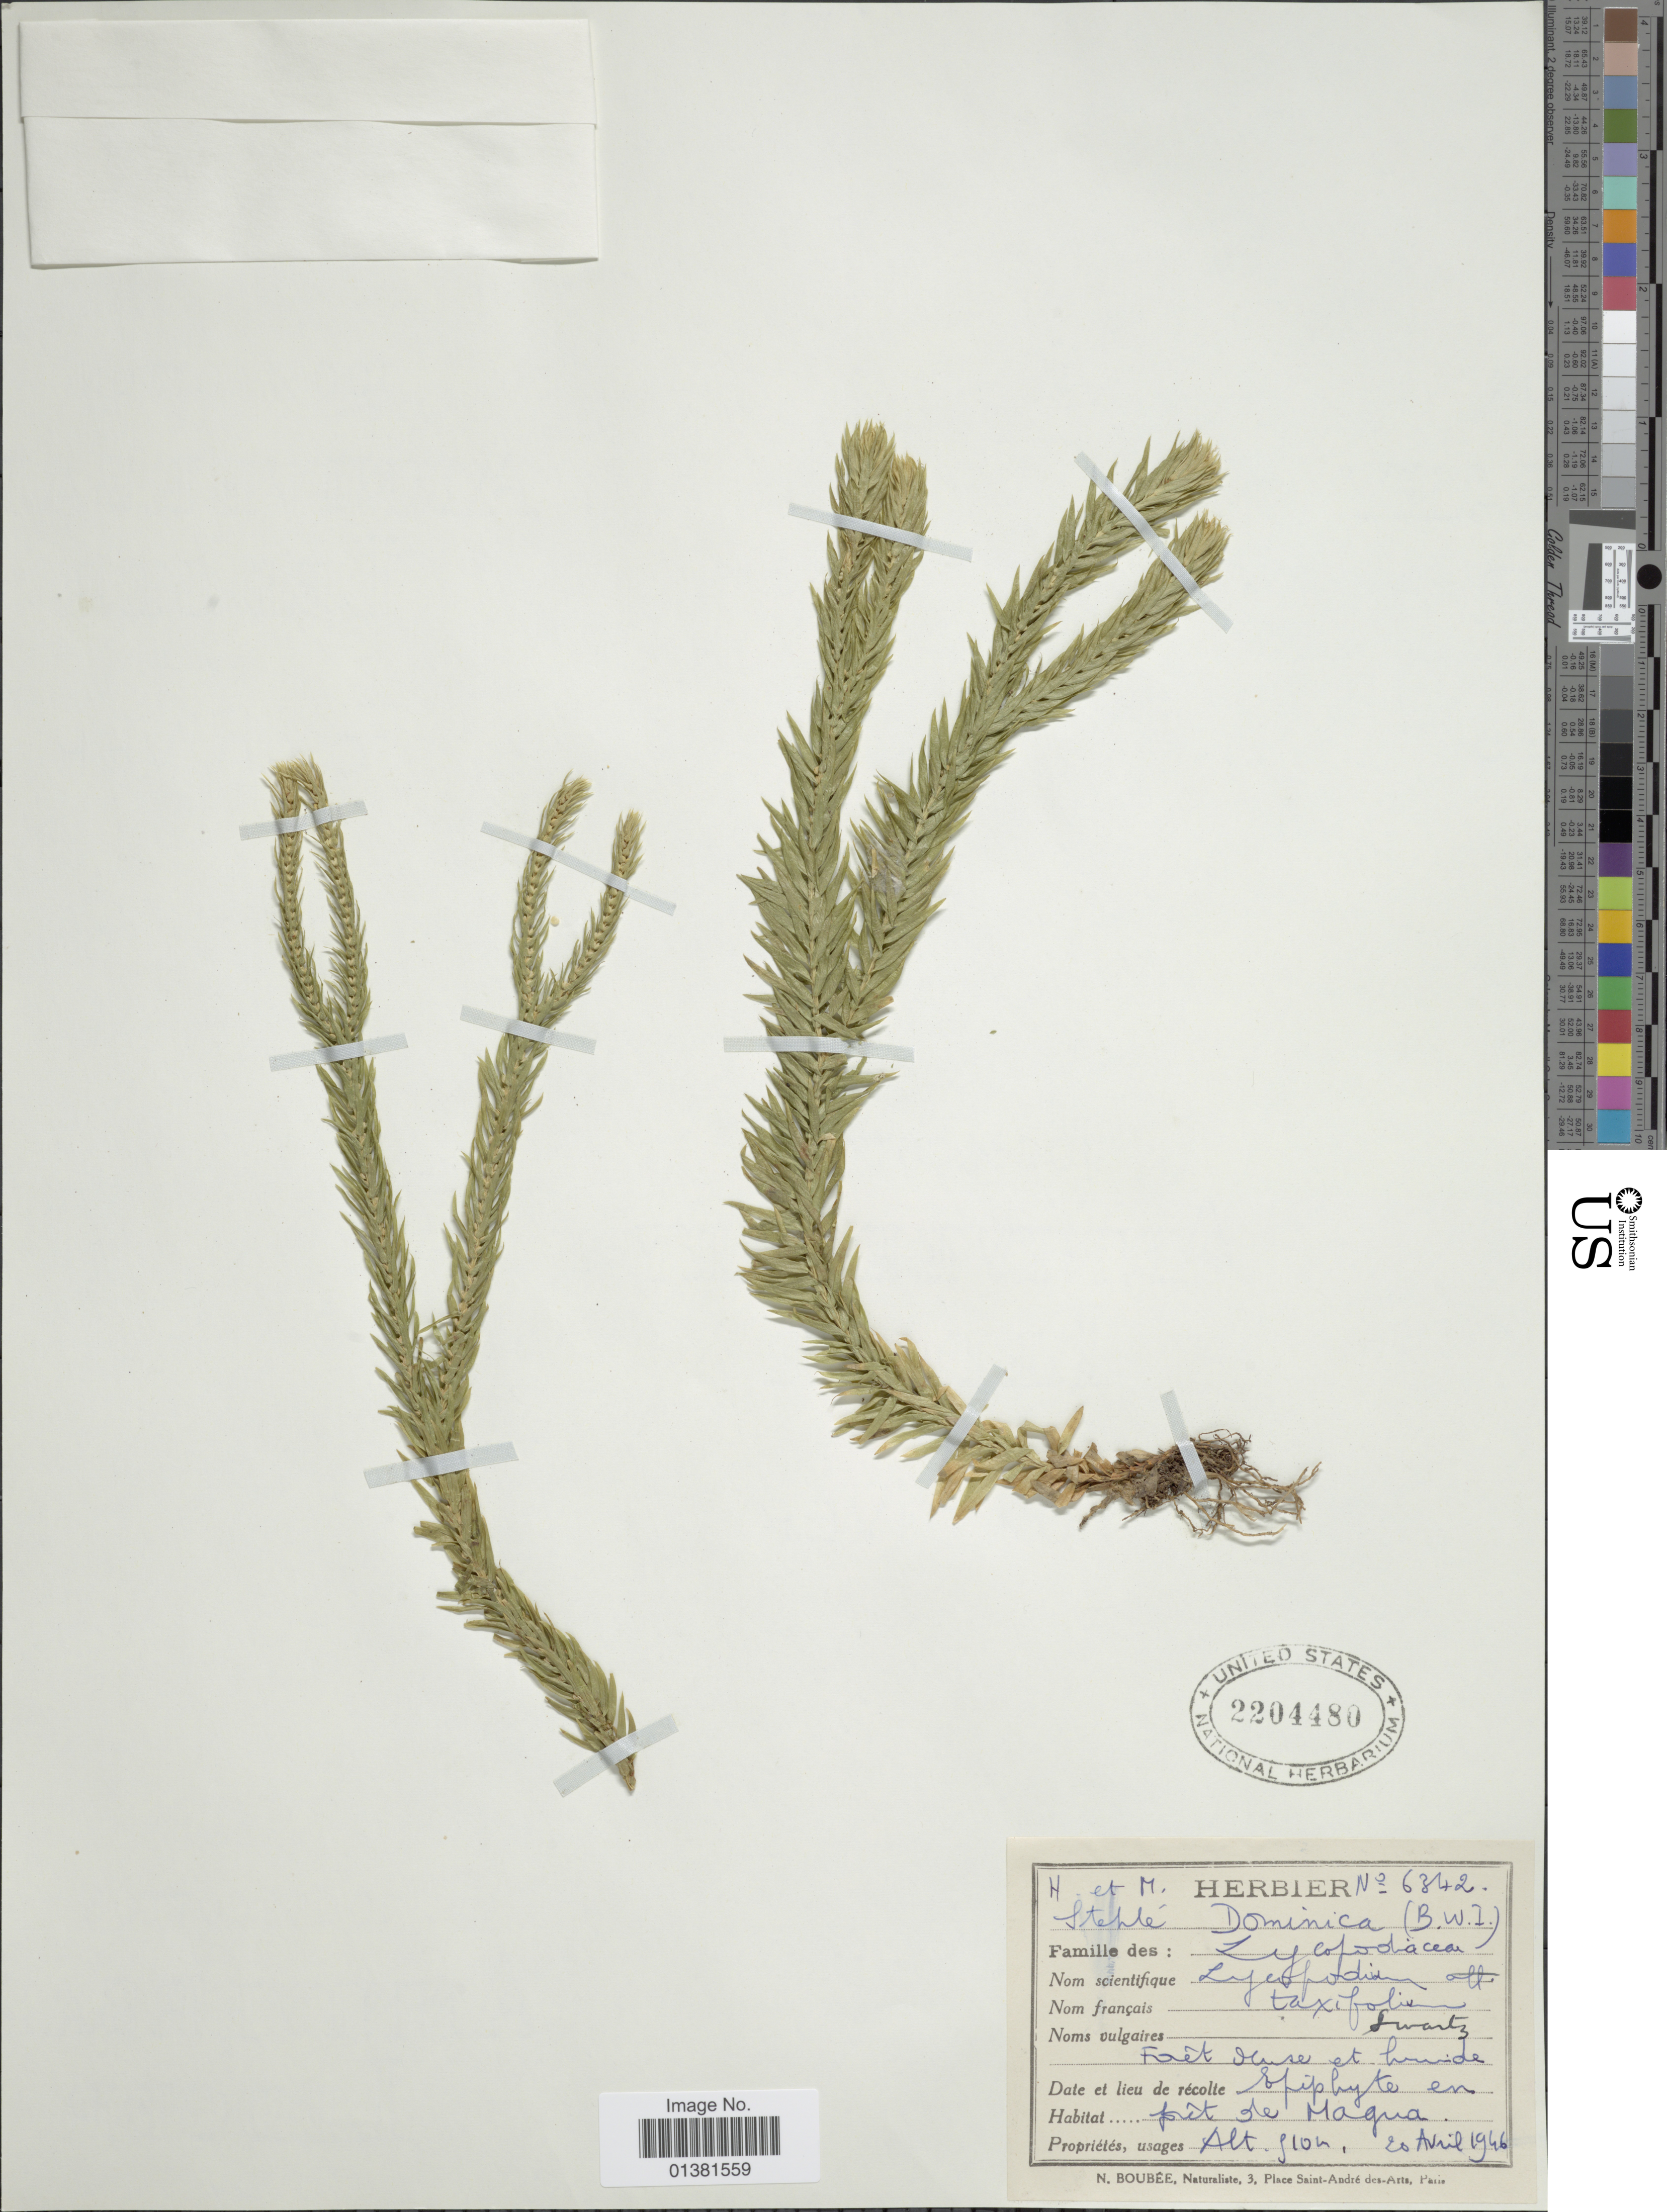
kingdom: Plantae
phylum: Tracheophyta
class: Lycopodiopsida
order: Lycopodiales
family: Lycopodiaceae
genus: Phlegmariurus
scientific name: Phlegmariurus taxifolius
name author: (Sw.) Á. Löve & D. Löve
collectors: H. Stehlé & M. Stehlé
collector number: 6342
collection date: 1946-04-20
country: Dominica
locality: (B.W.I.), forêt de Magua.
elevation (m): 510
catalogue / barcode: US 2204480